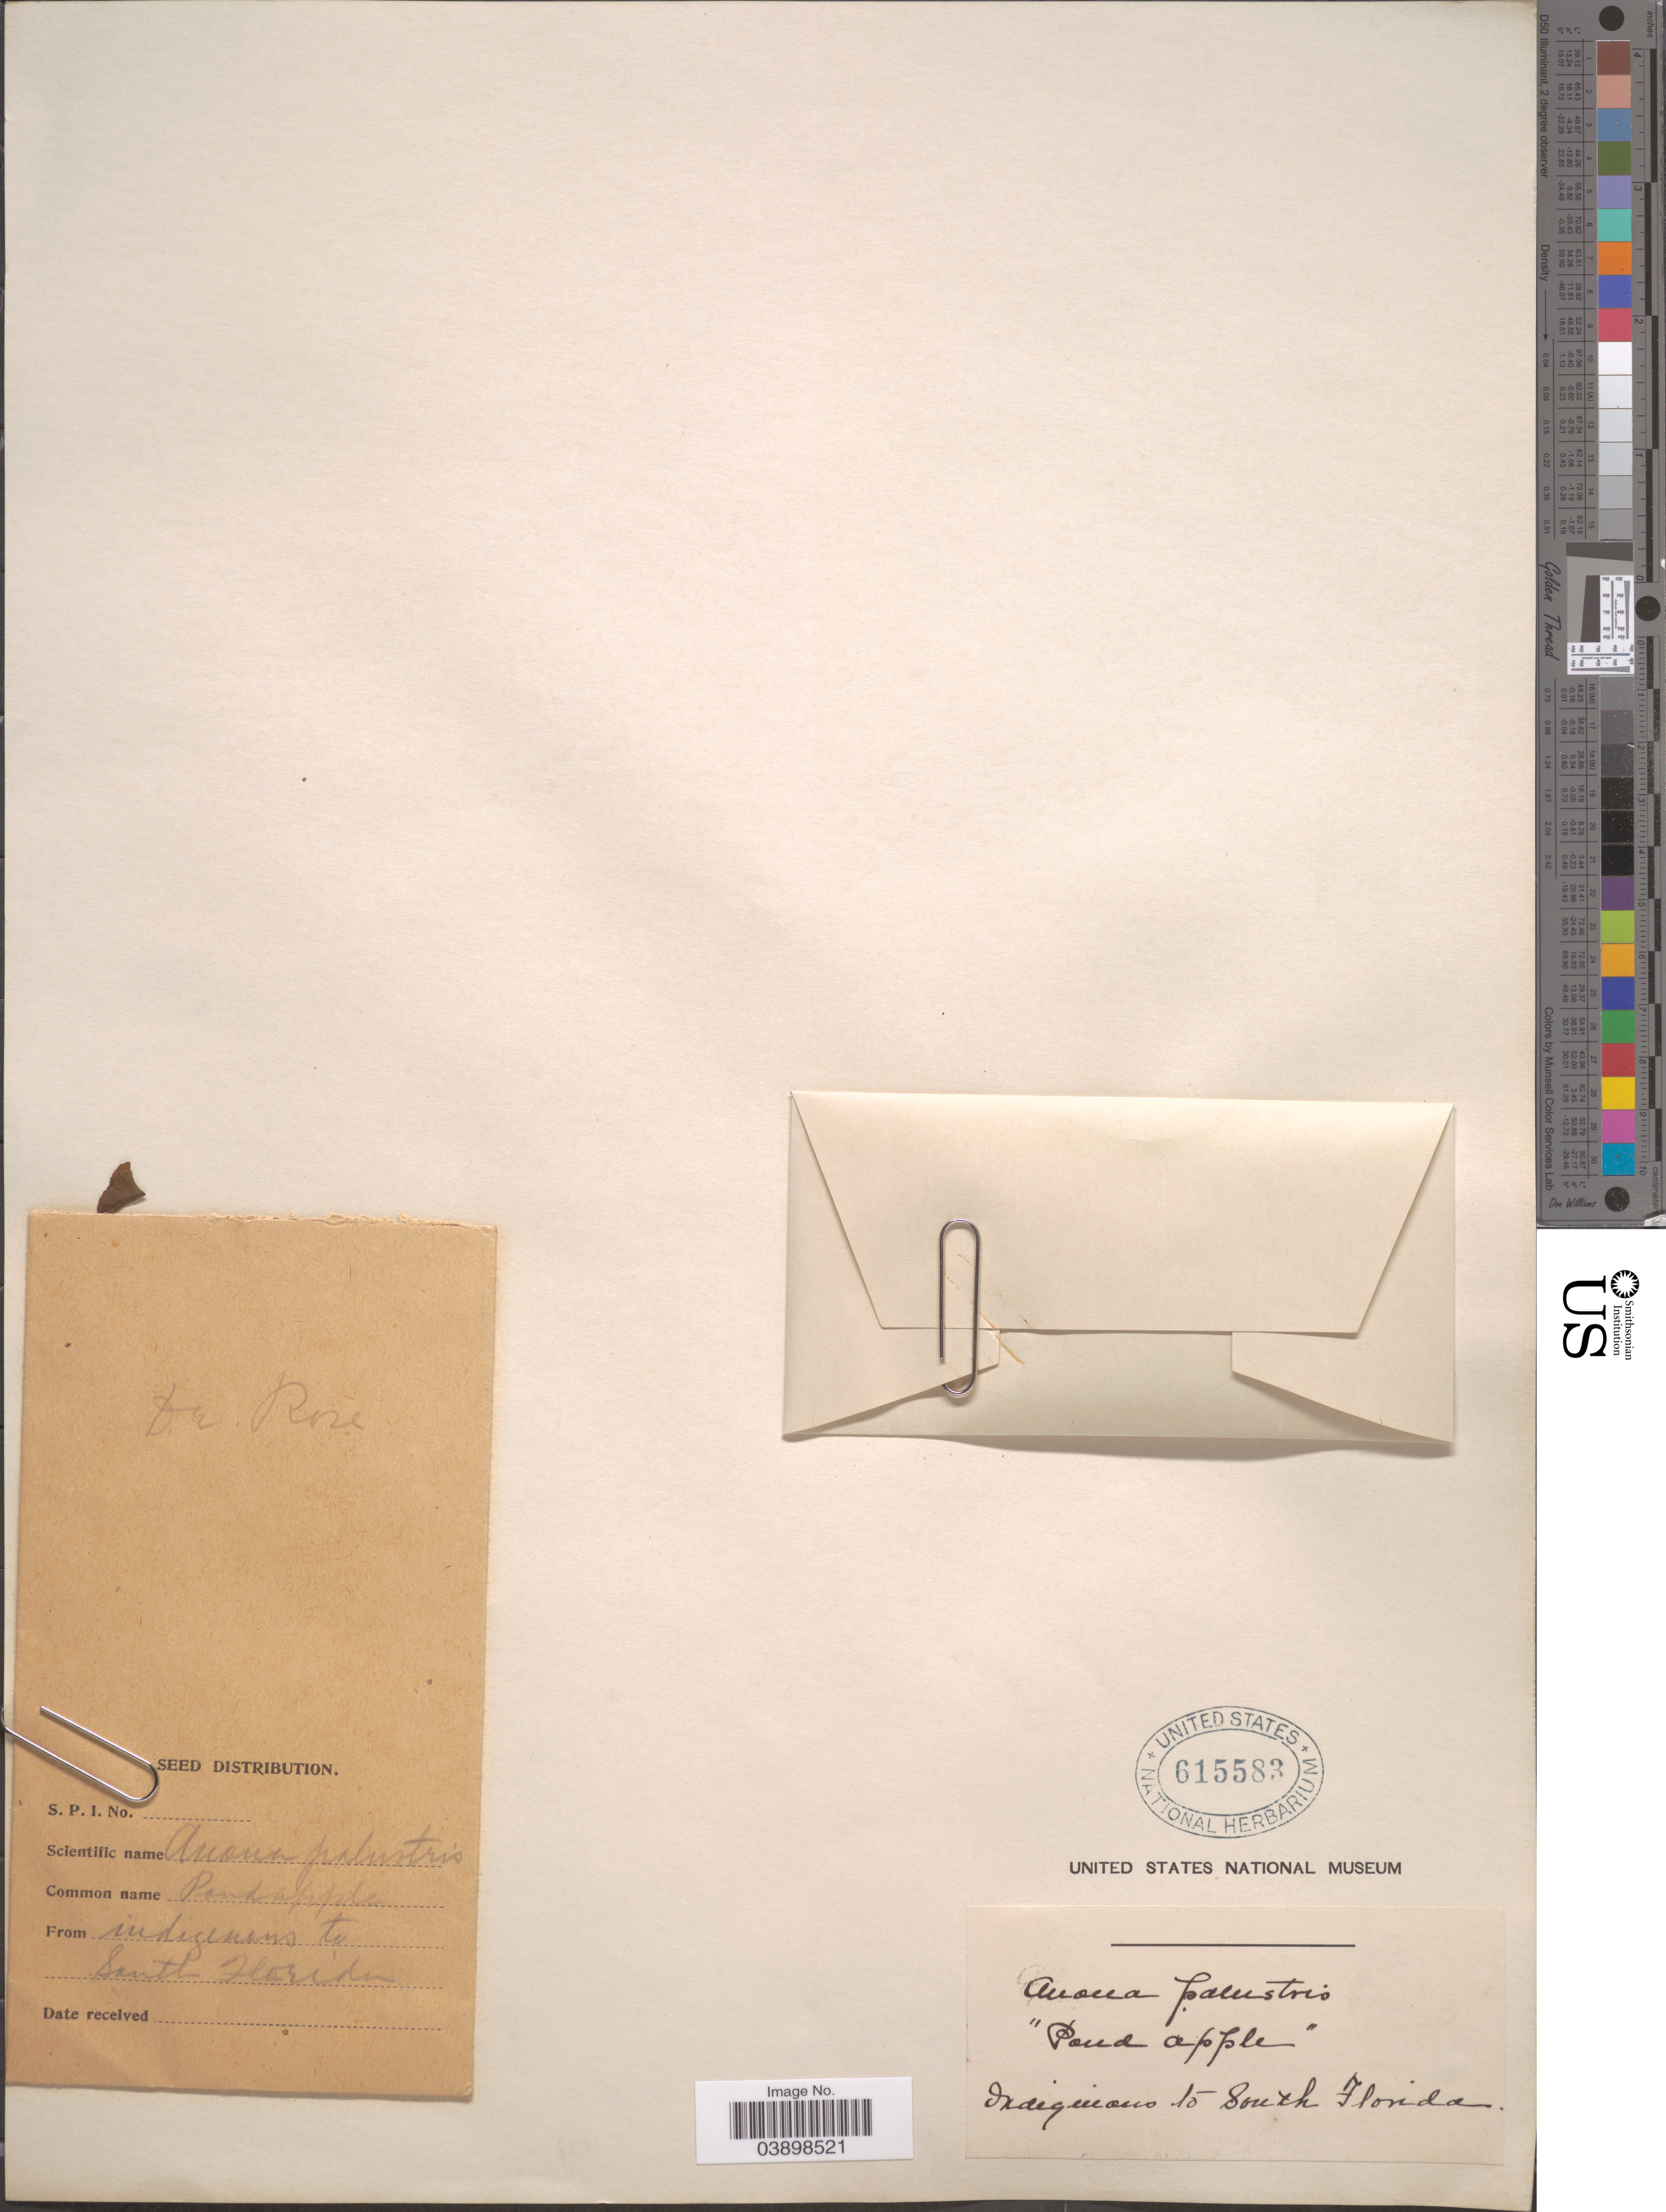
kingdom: Plantae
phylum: Tracheophyta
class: Magnoliopsida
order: Magnoliales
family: Annonaceae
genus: Annona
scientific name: Annona glabra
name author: L.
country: United States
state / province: Florida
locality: Indiginous to South Florida.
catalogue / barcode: US 615583